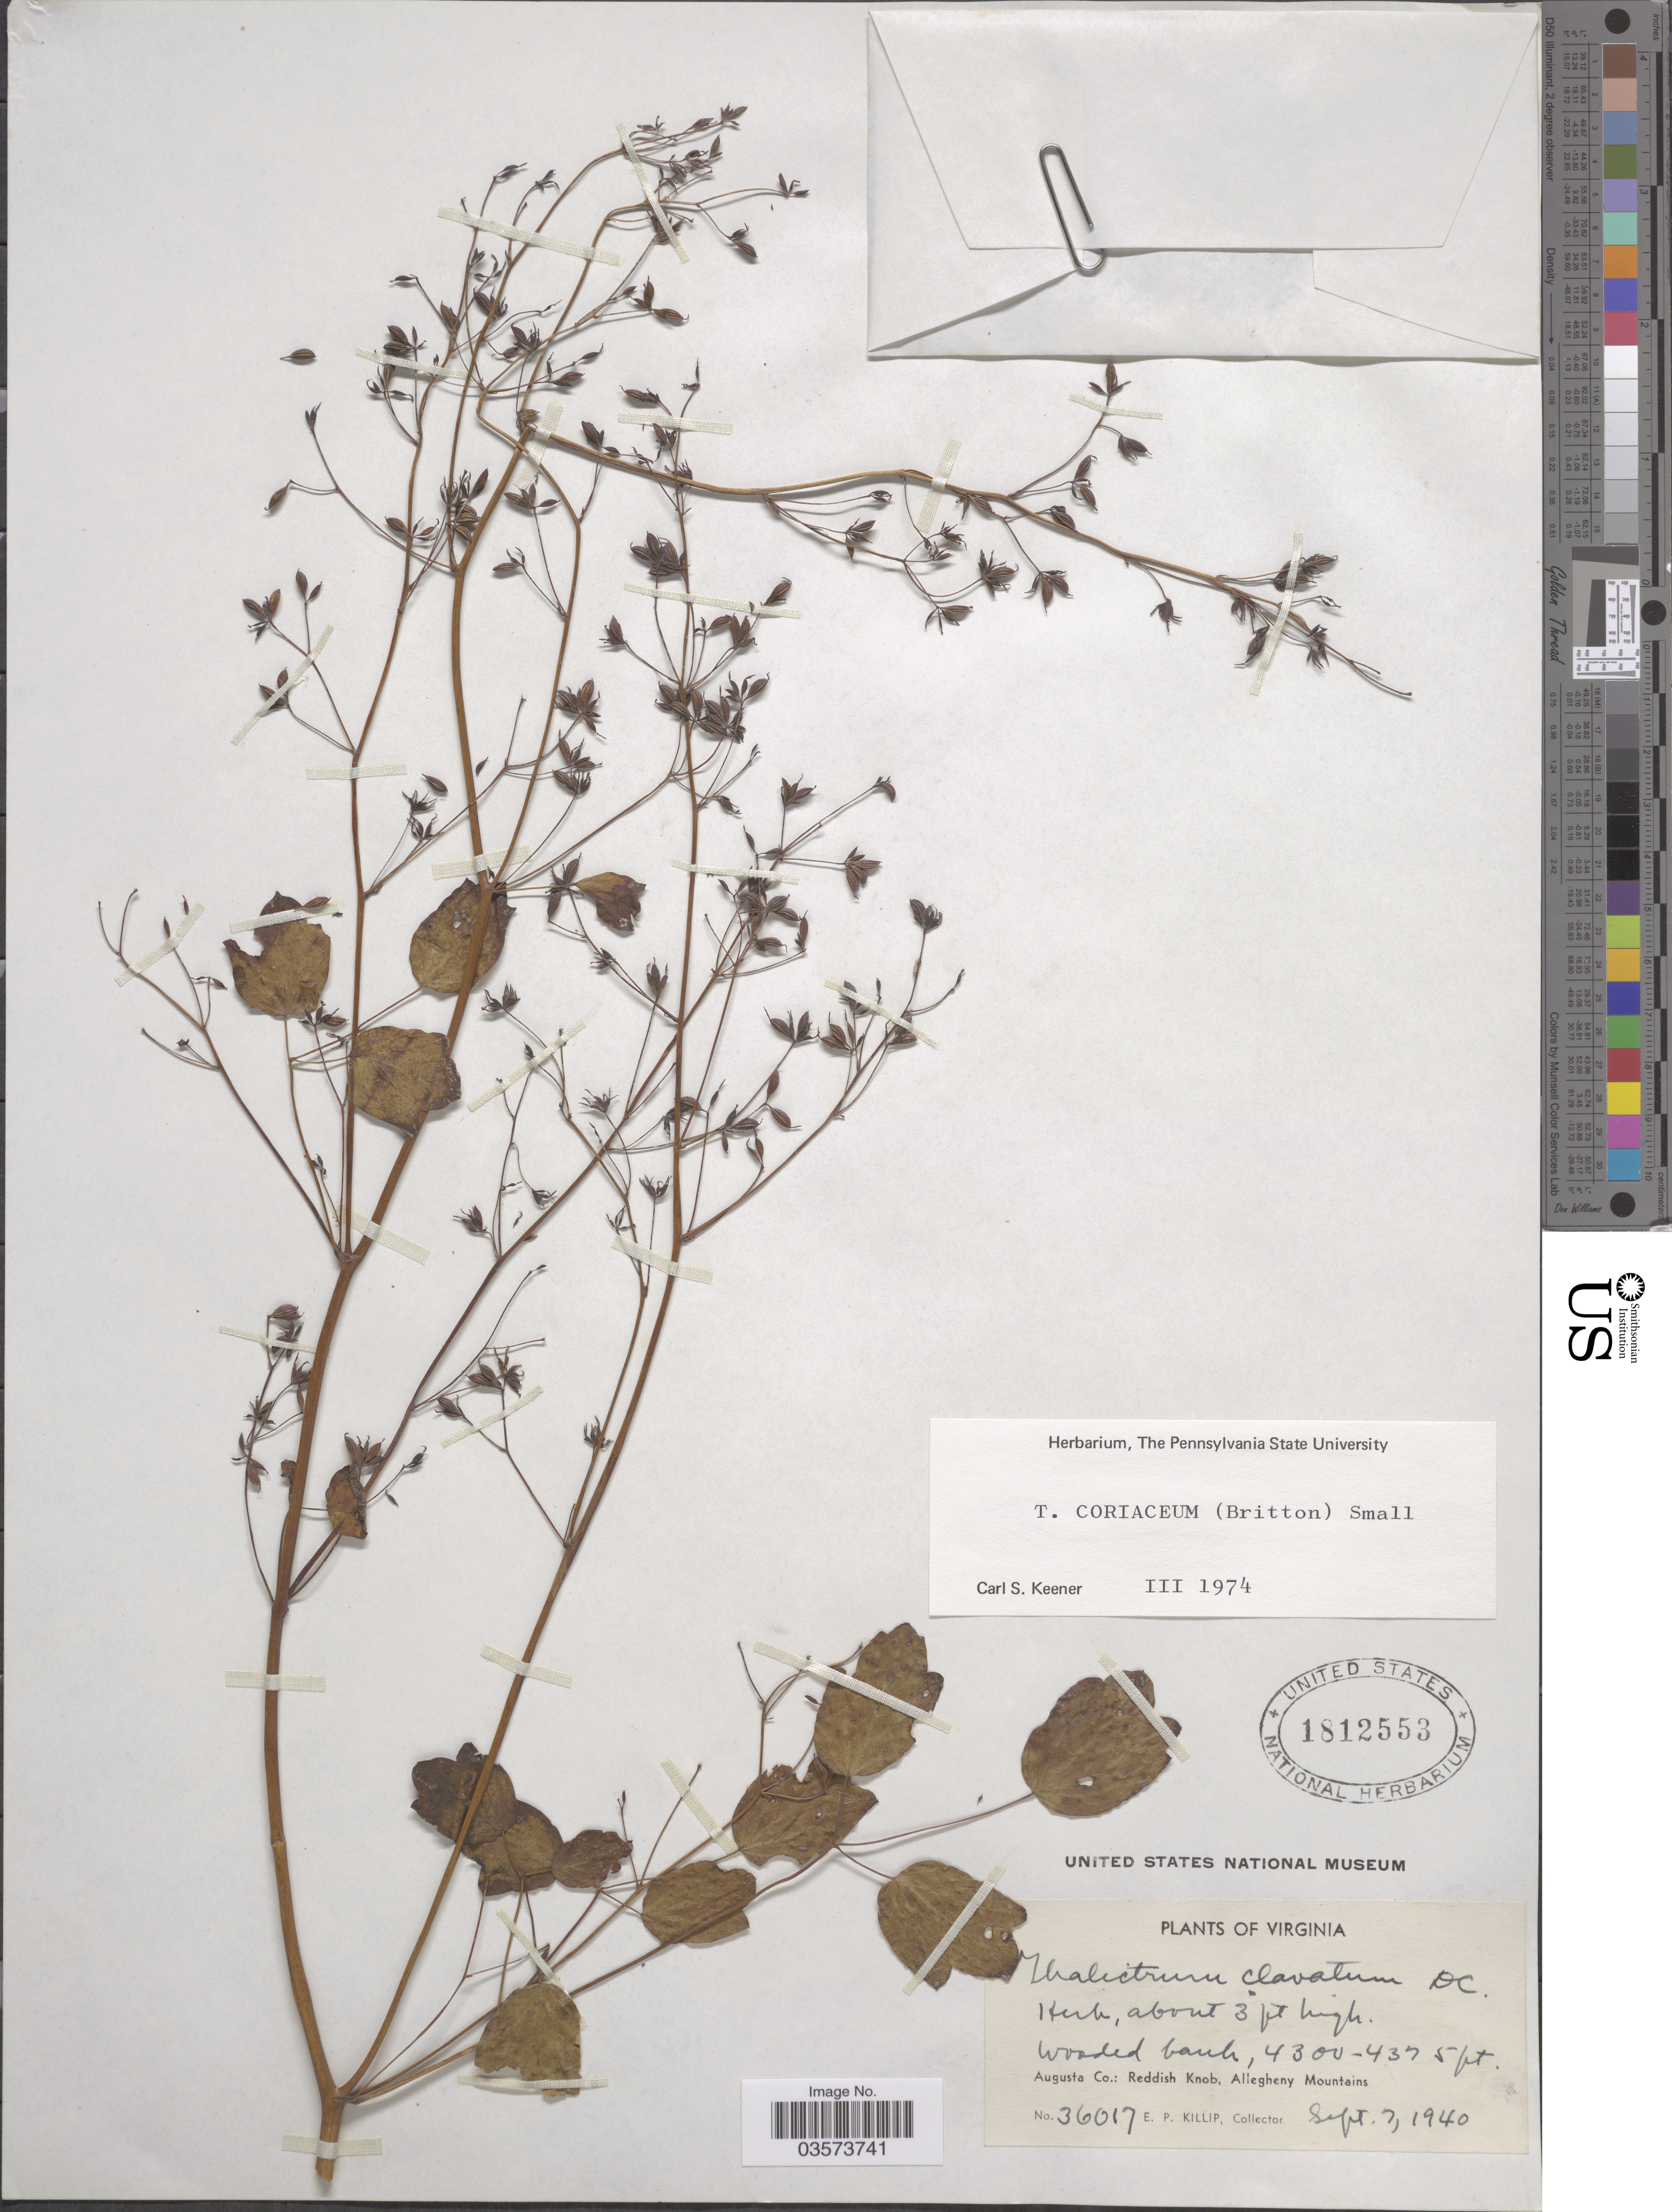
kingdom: Plantae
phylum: Tracheophyta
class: Magnoliopsida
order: Ranunculales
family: Ranunculaceae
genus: Thalictrum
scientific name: Thalictrum coriaceum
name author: (Britton) Small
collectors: E. P. Killip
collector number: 36017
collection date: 1940-09-07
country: United States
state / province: Virginia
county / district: Augusta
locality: Augusta Co.: Reddish Knob, Allegheny Mountains.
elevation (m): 1311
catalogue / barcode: US 1812553